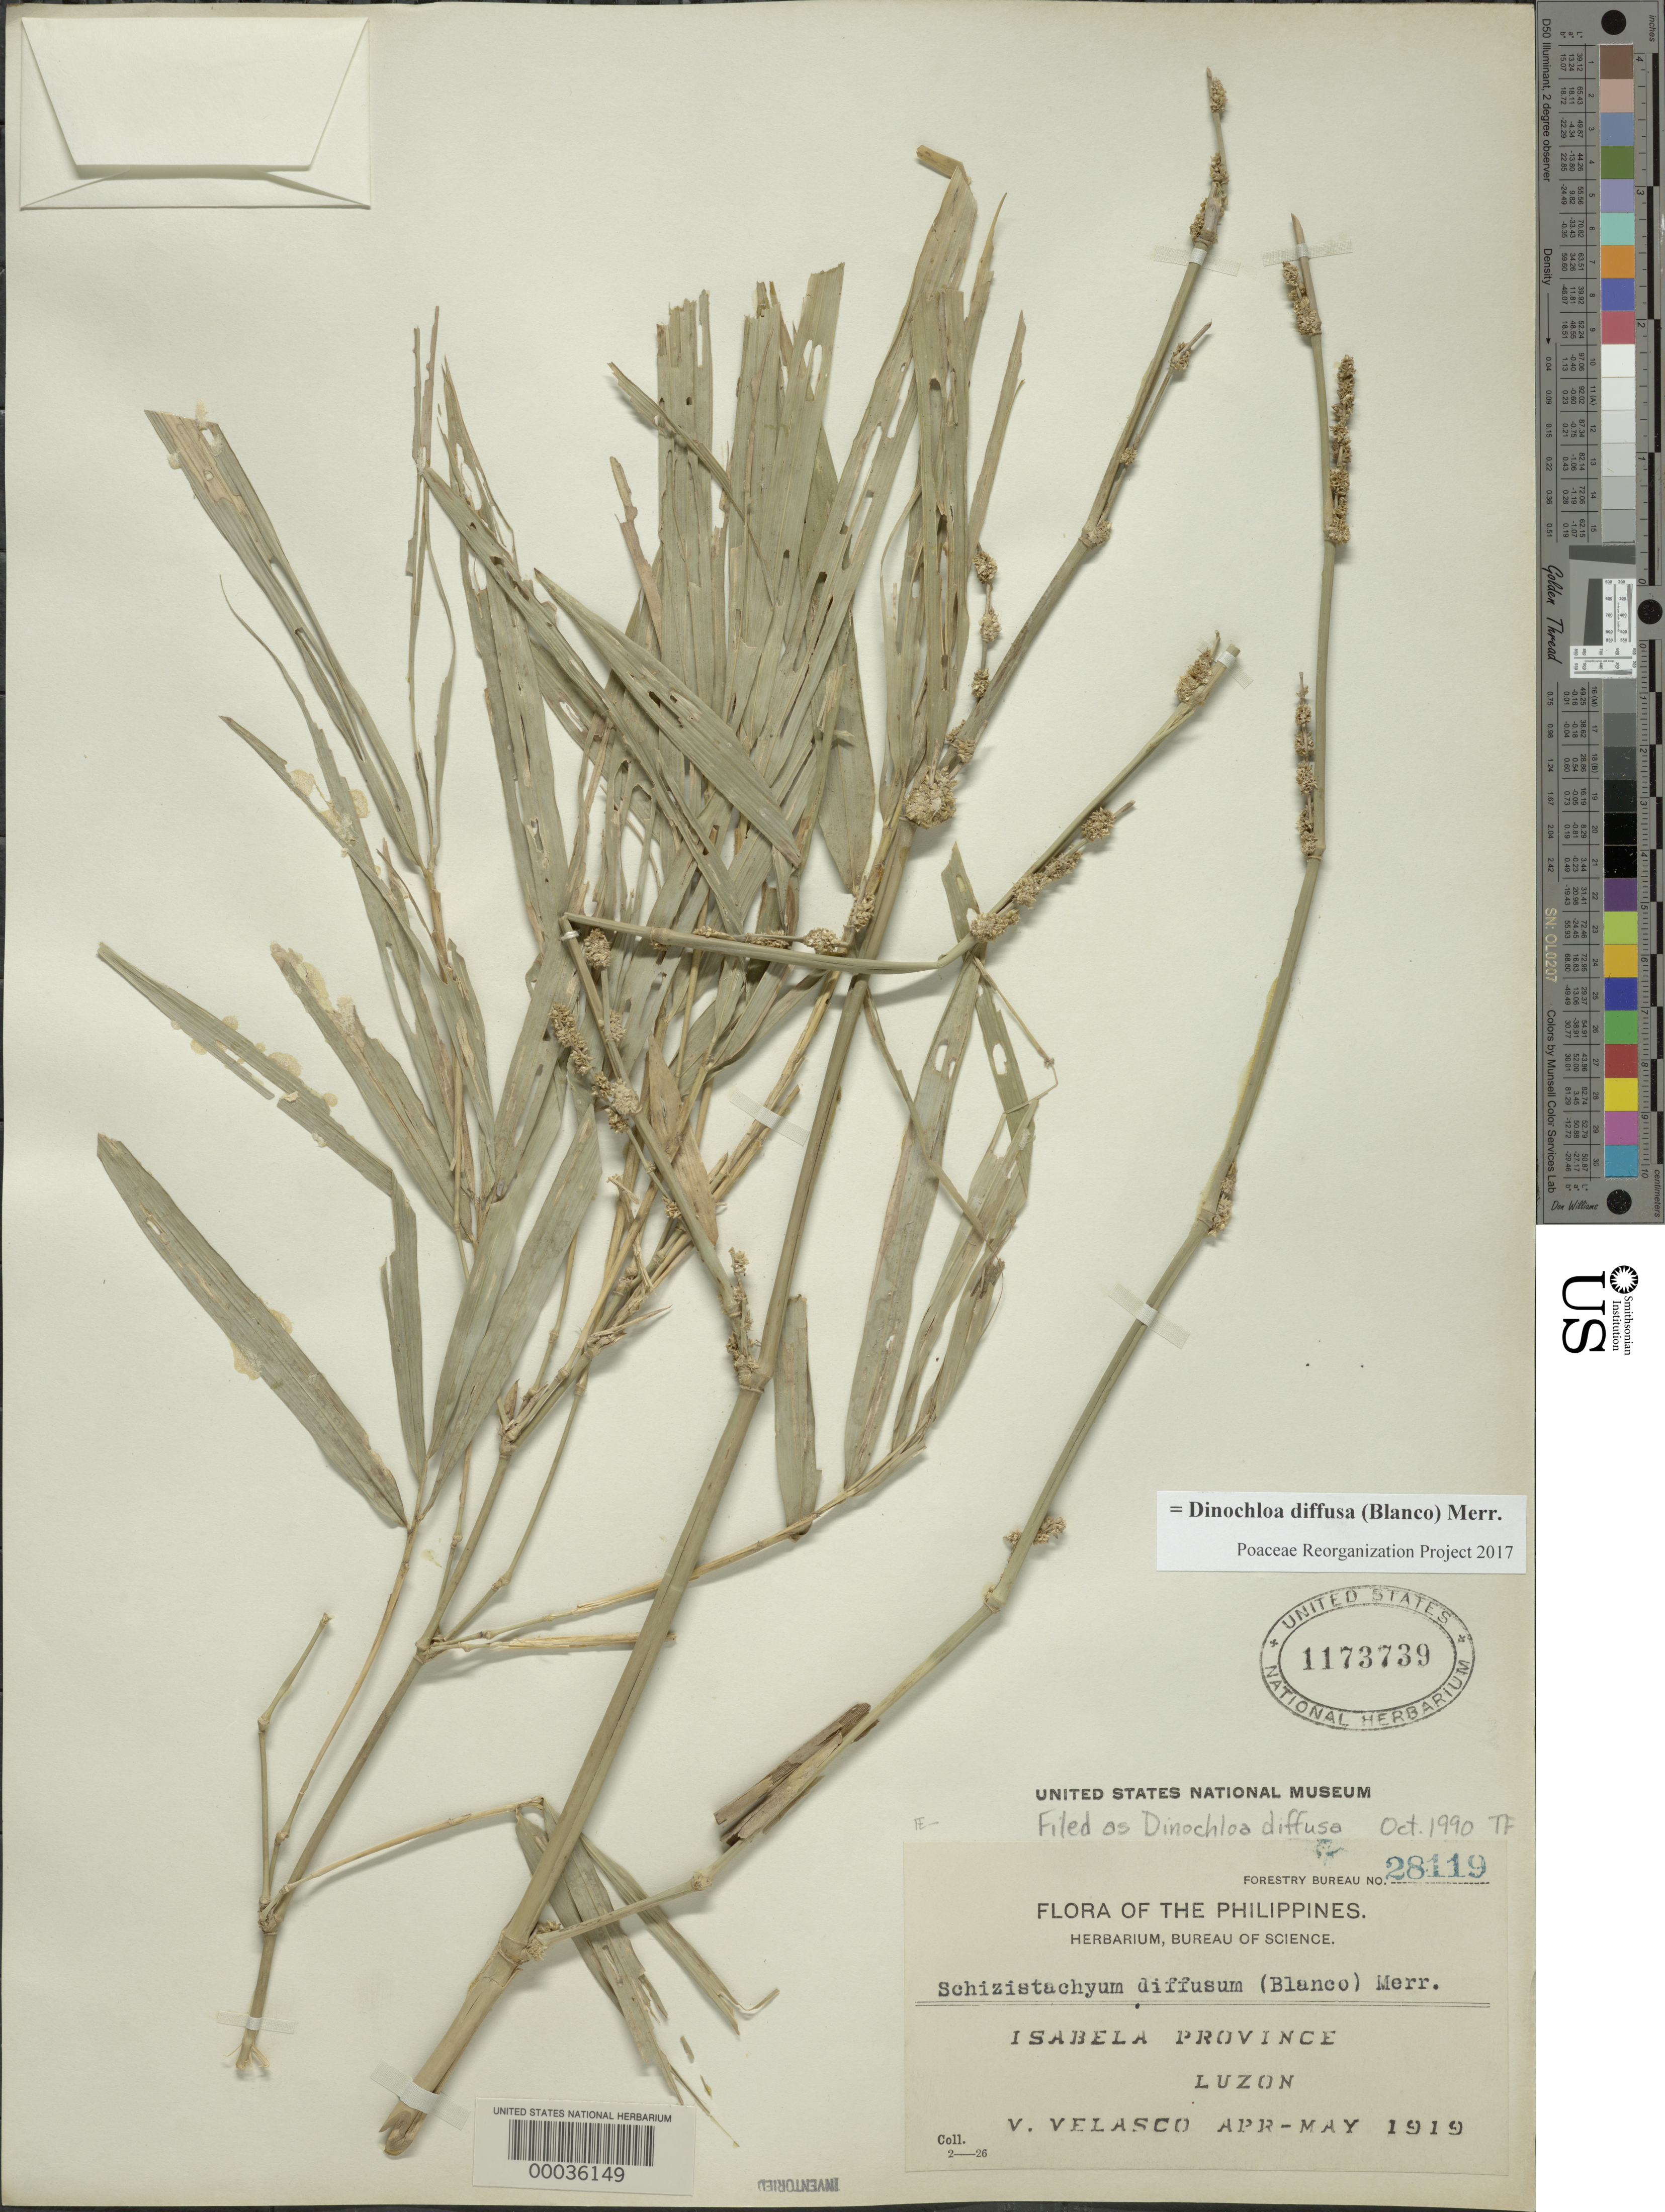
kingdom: Plantae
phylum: Tracheophyta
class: Liliopsida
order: Poales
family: Poaceae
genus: Dinochloa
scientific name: Dinochloa diffusa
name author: (Blanco) Merr.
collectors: V. Velasco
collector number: Pfb 28119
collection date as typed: Apr 1919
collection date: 1919-04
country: Philippines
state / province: Cagayan Valley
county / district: Isabela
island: Luzon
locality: Isabela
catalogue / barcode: US 1173739